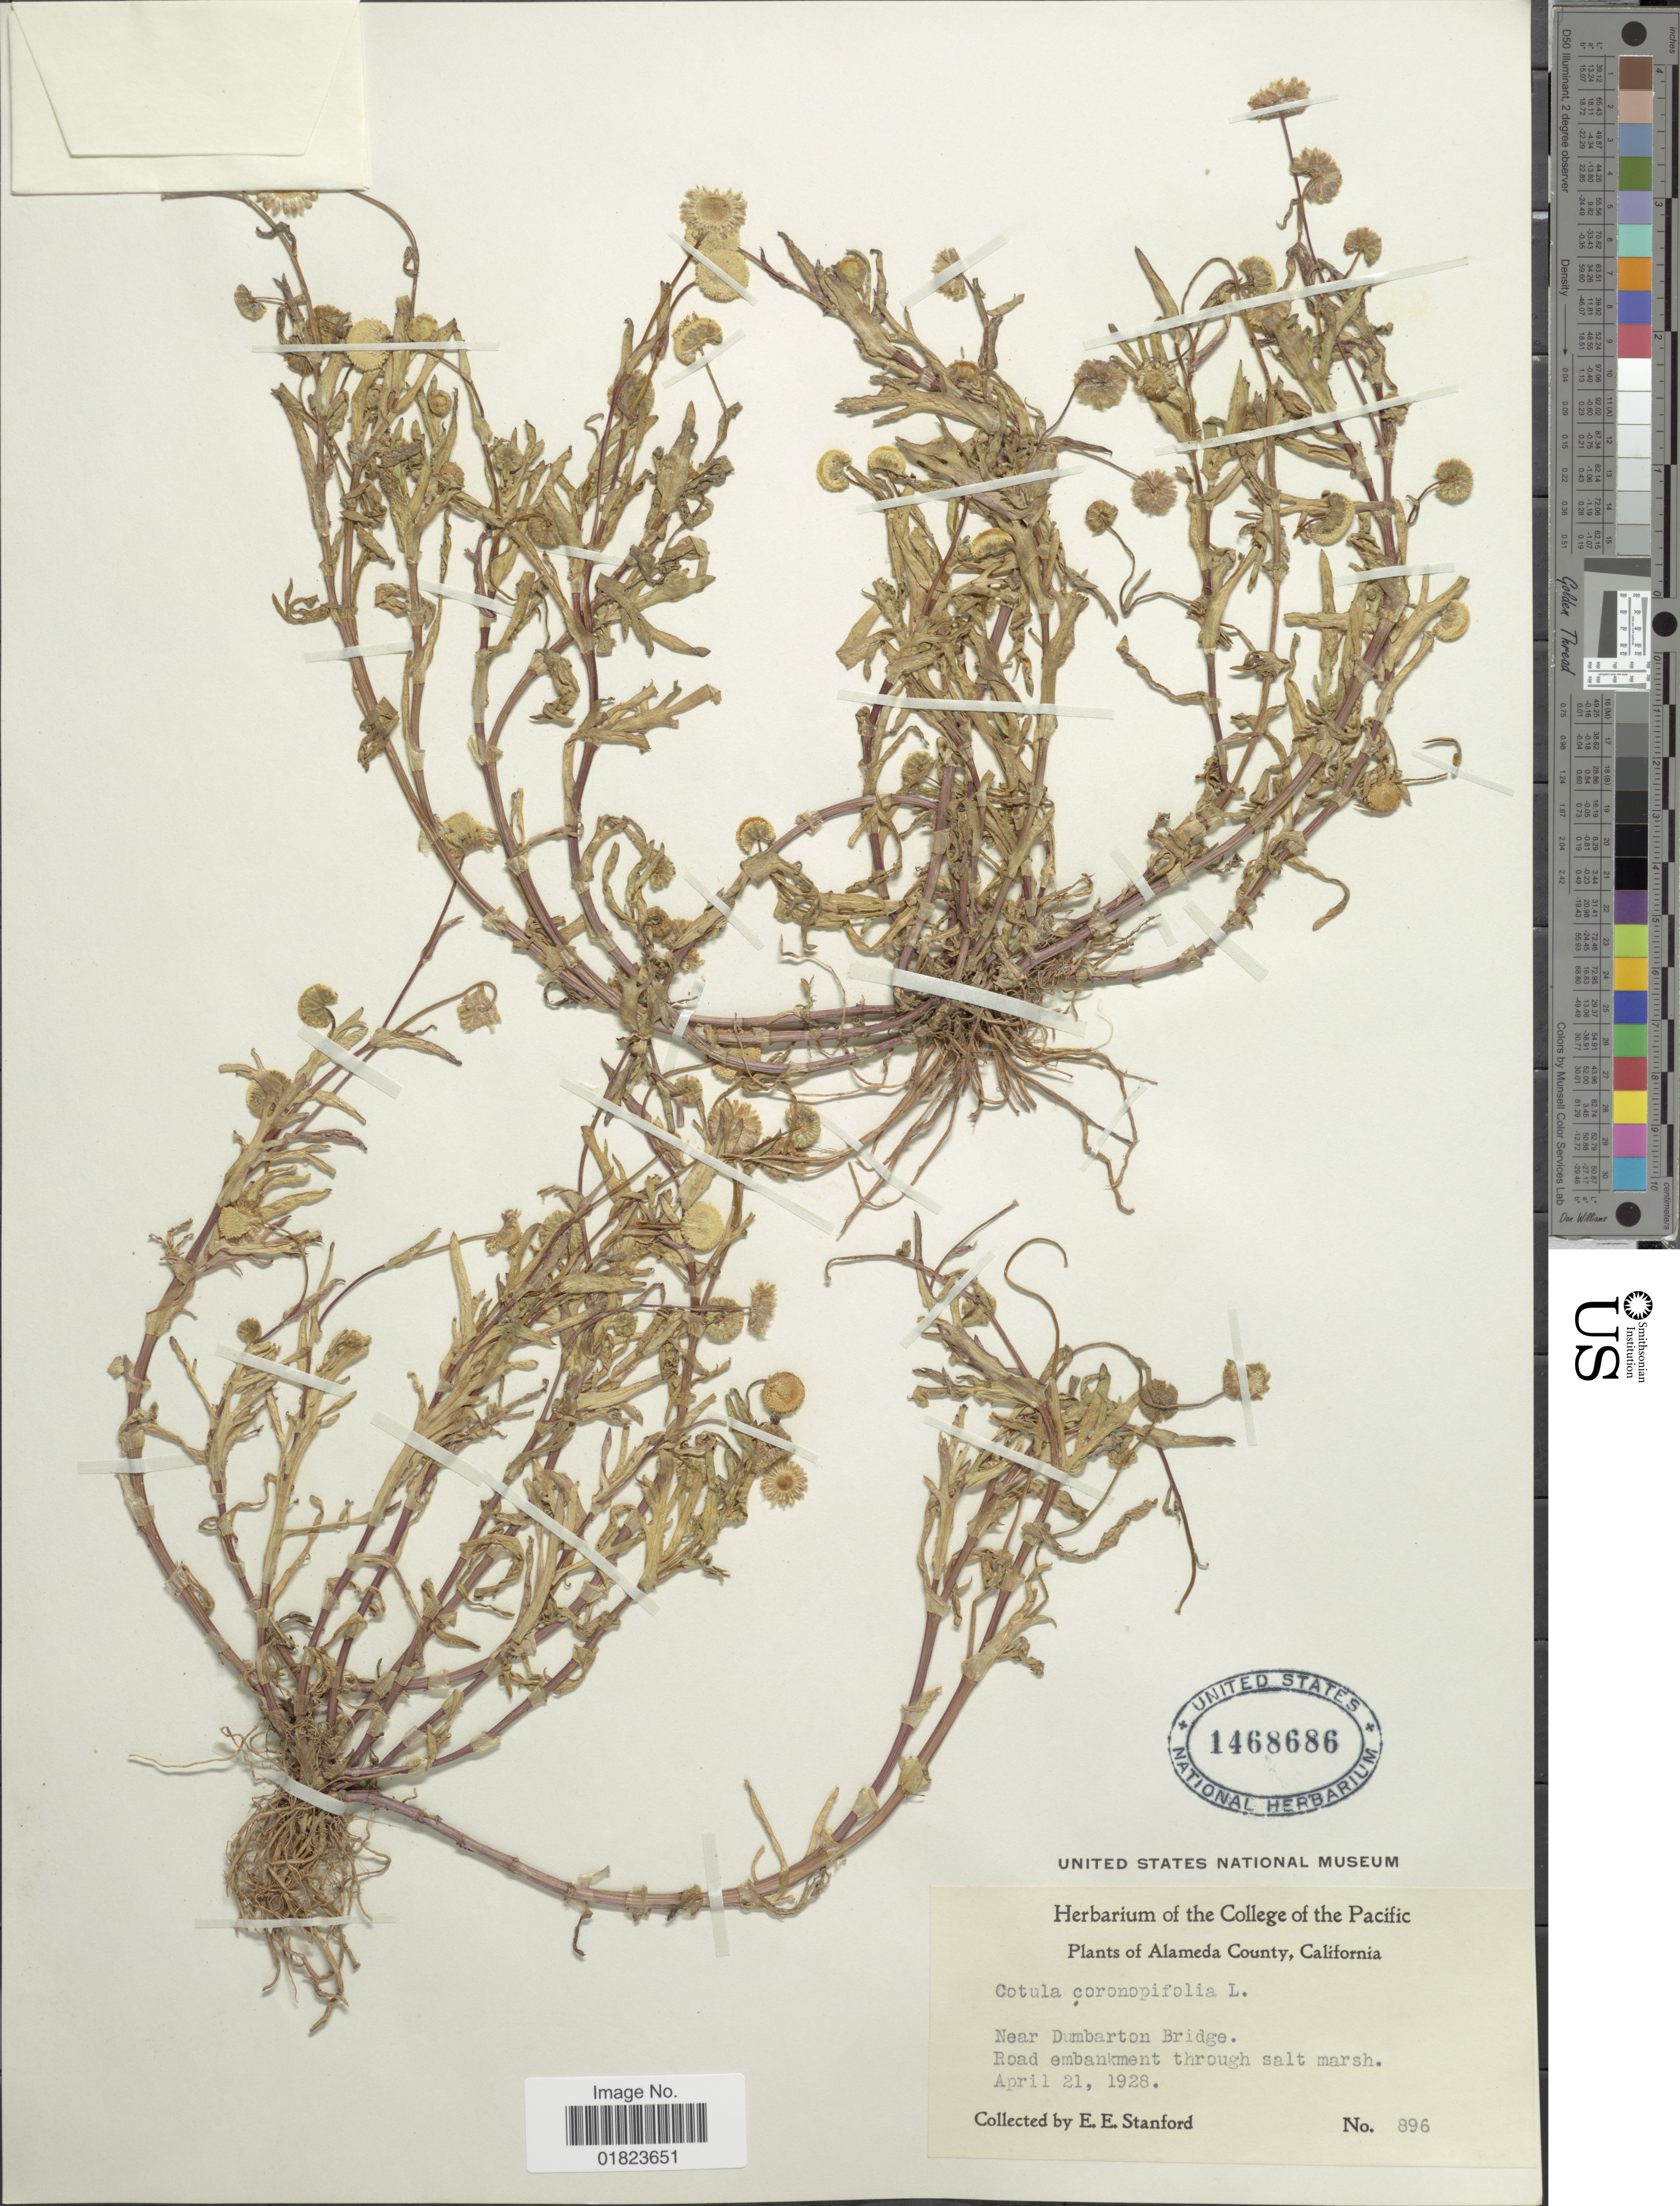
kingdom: Plantae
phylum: Tracheophyta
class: Magnoliopsida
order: Asterales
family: Asteraceae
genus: Cotula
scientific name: Cotula coronopifolia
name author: L.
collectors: E. Stanford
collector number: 896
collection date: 1928-04-21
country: United States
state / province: California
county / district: Alameda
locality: Alameda County, California. near Dumbarton Bridge. Road embankment through salt marsh.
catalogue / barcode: US 1468686